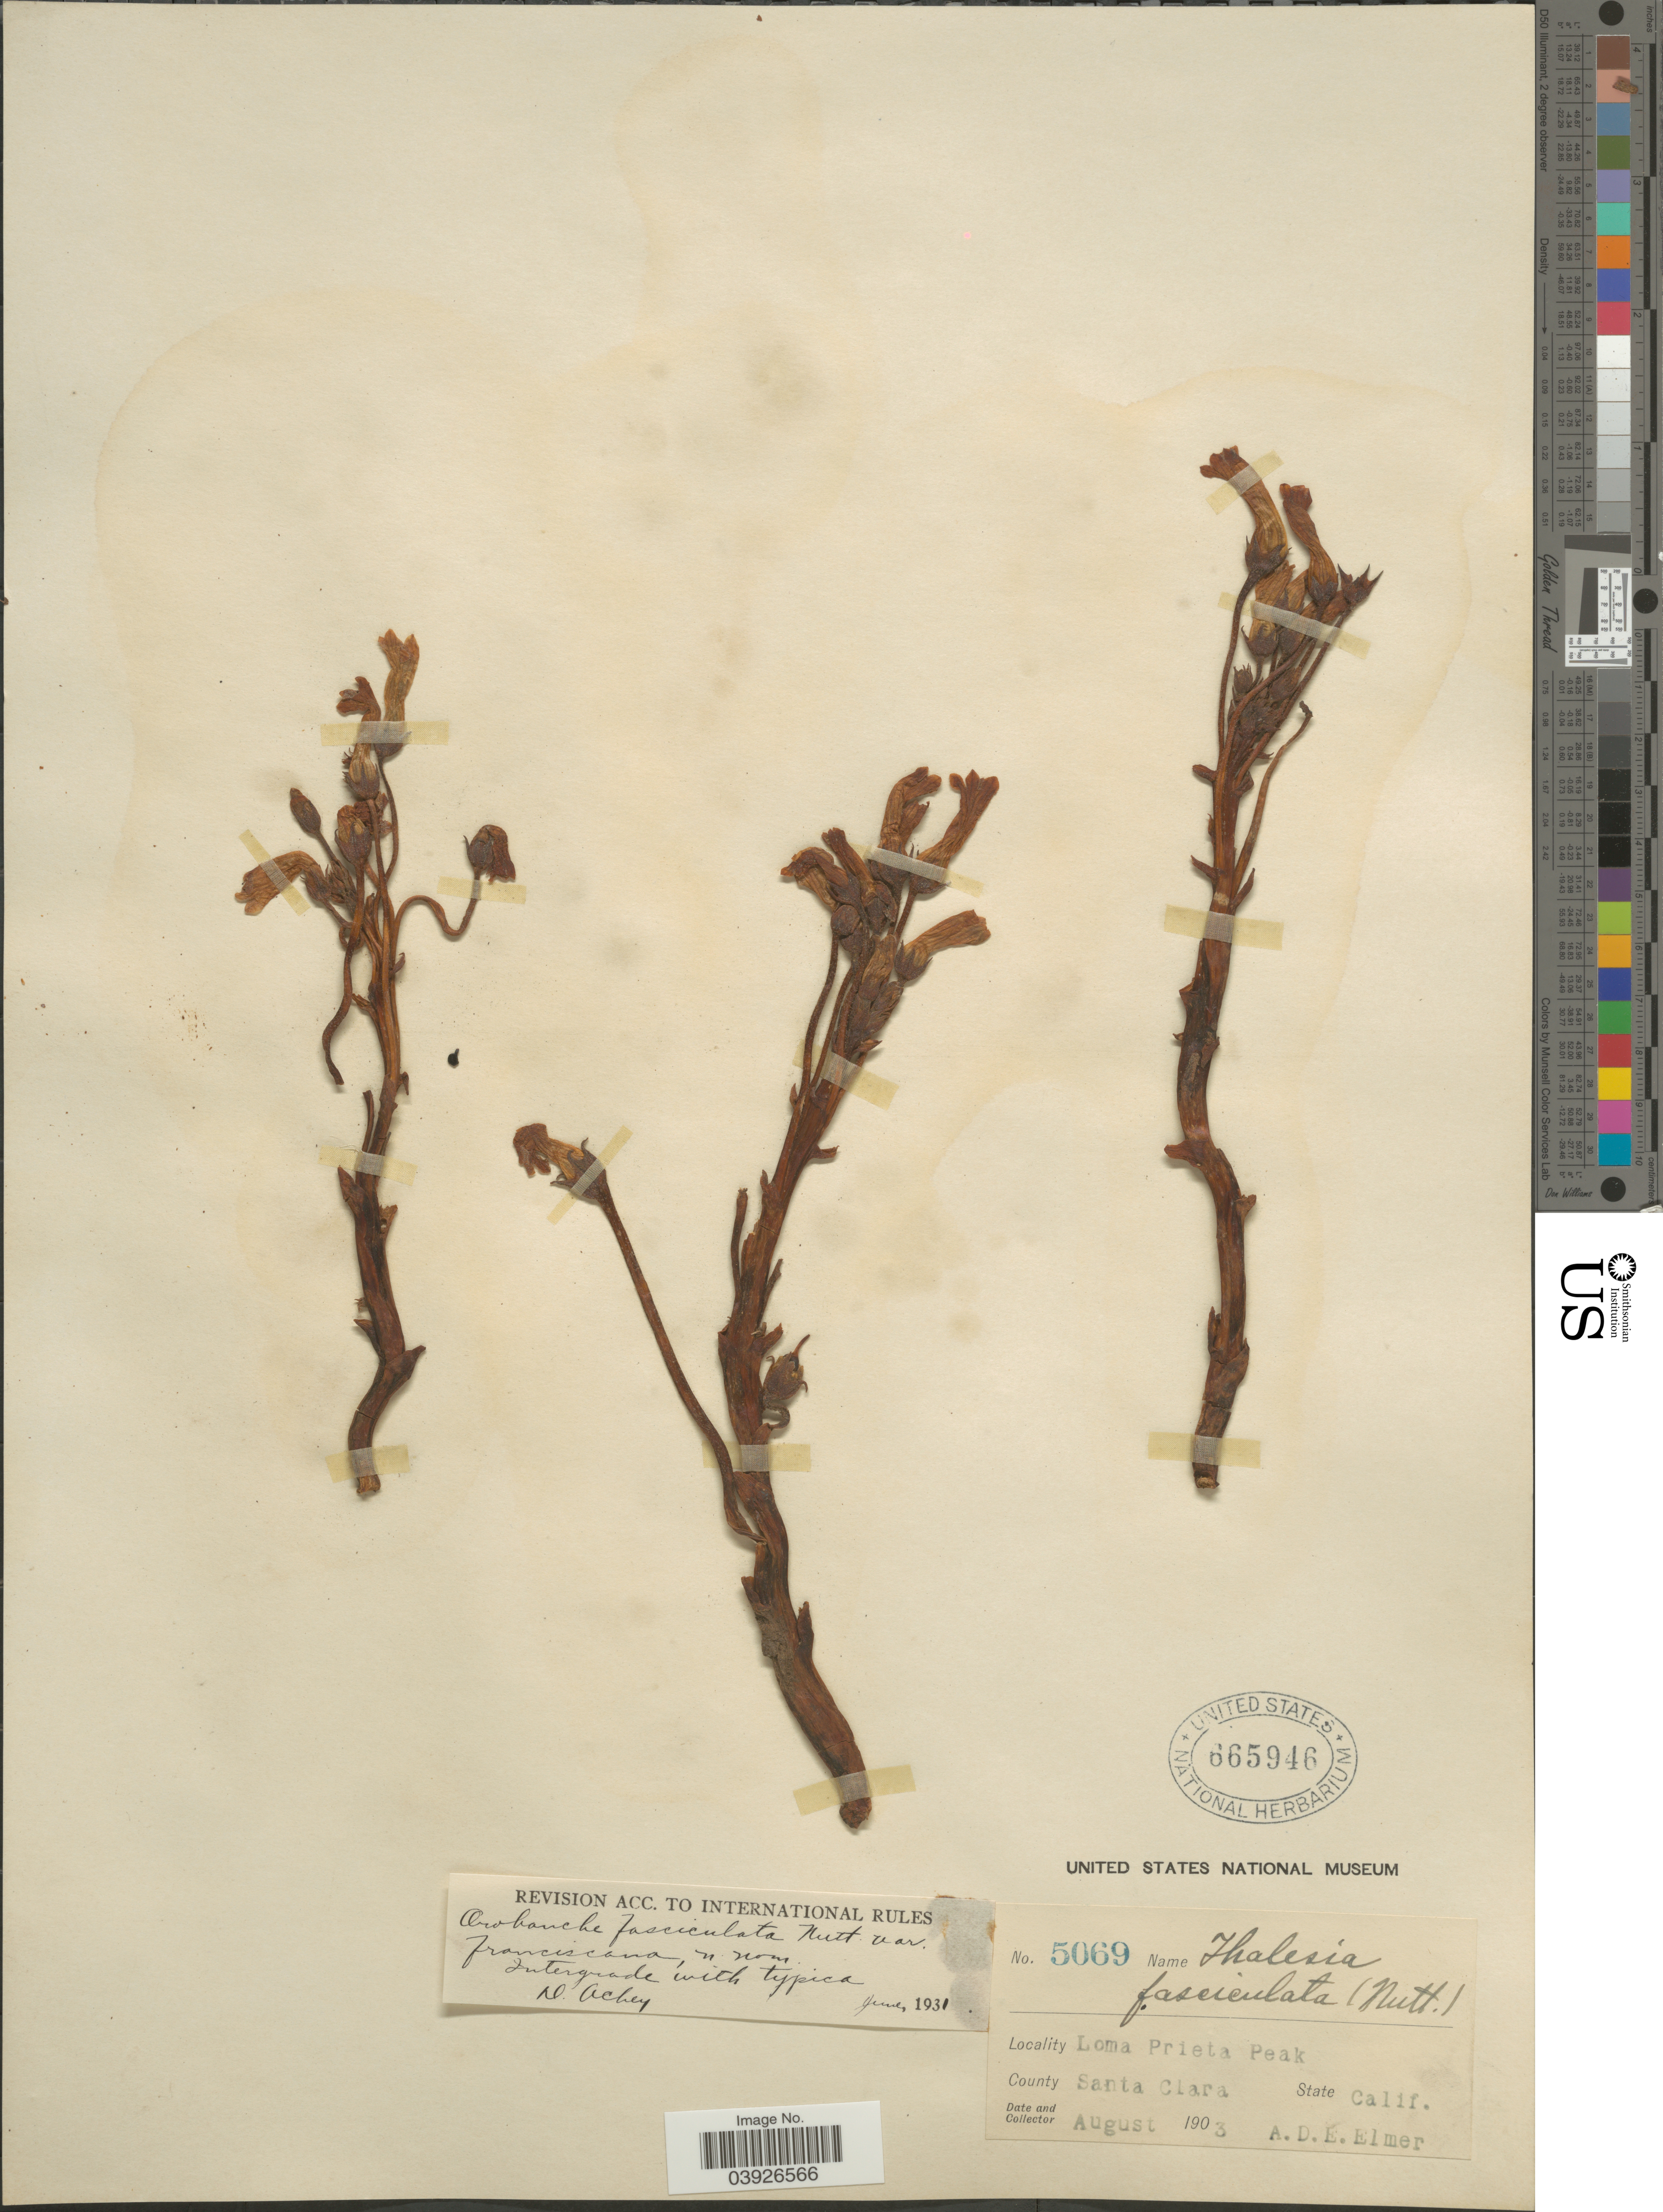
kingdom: Plantae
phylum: Tracheophyta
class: Magnoliopsida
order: Lamiales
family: Orobanchaceae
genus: Aphyllon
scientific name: Aphyllon fasciculatum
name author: (Nutt.) Torr. & A. Gray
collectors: A. D. E. Elmer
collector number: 5069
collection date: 1903-08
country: United States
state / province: California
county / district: Santa Clara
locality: Loma Prieta Peak, County Santa Clara.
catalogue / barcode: US 665946